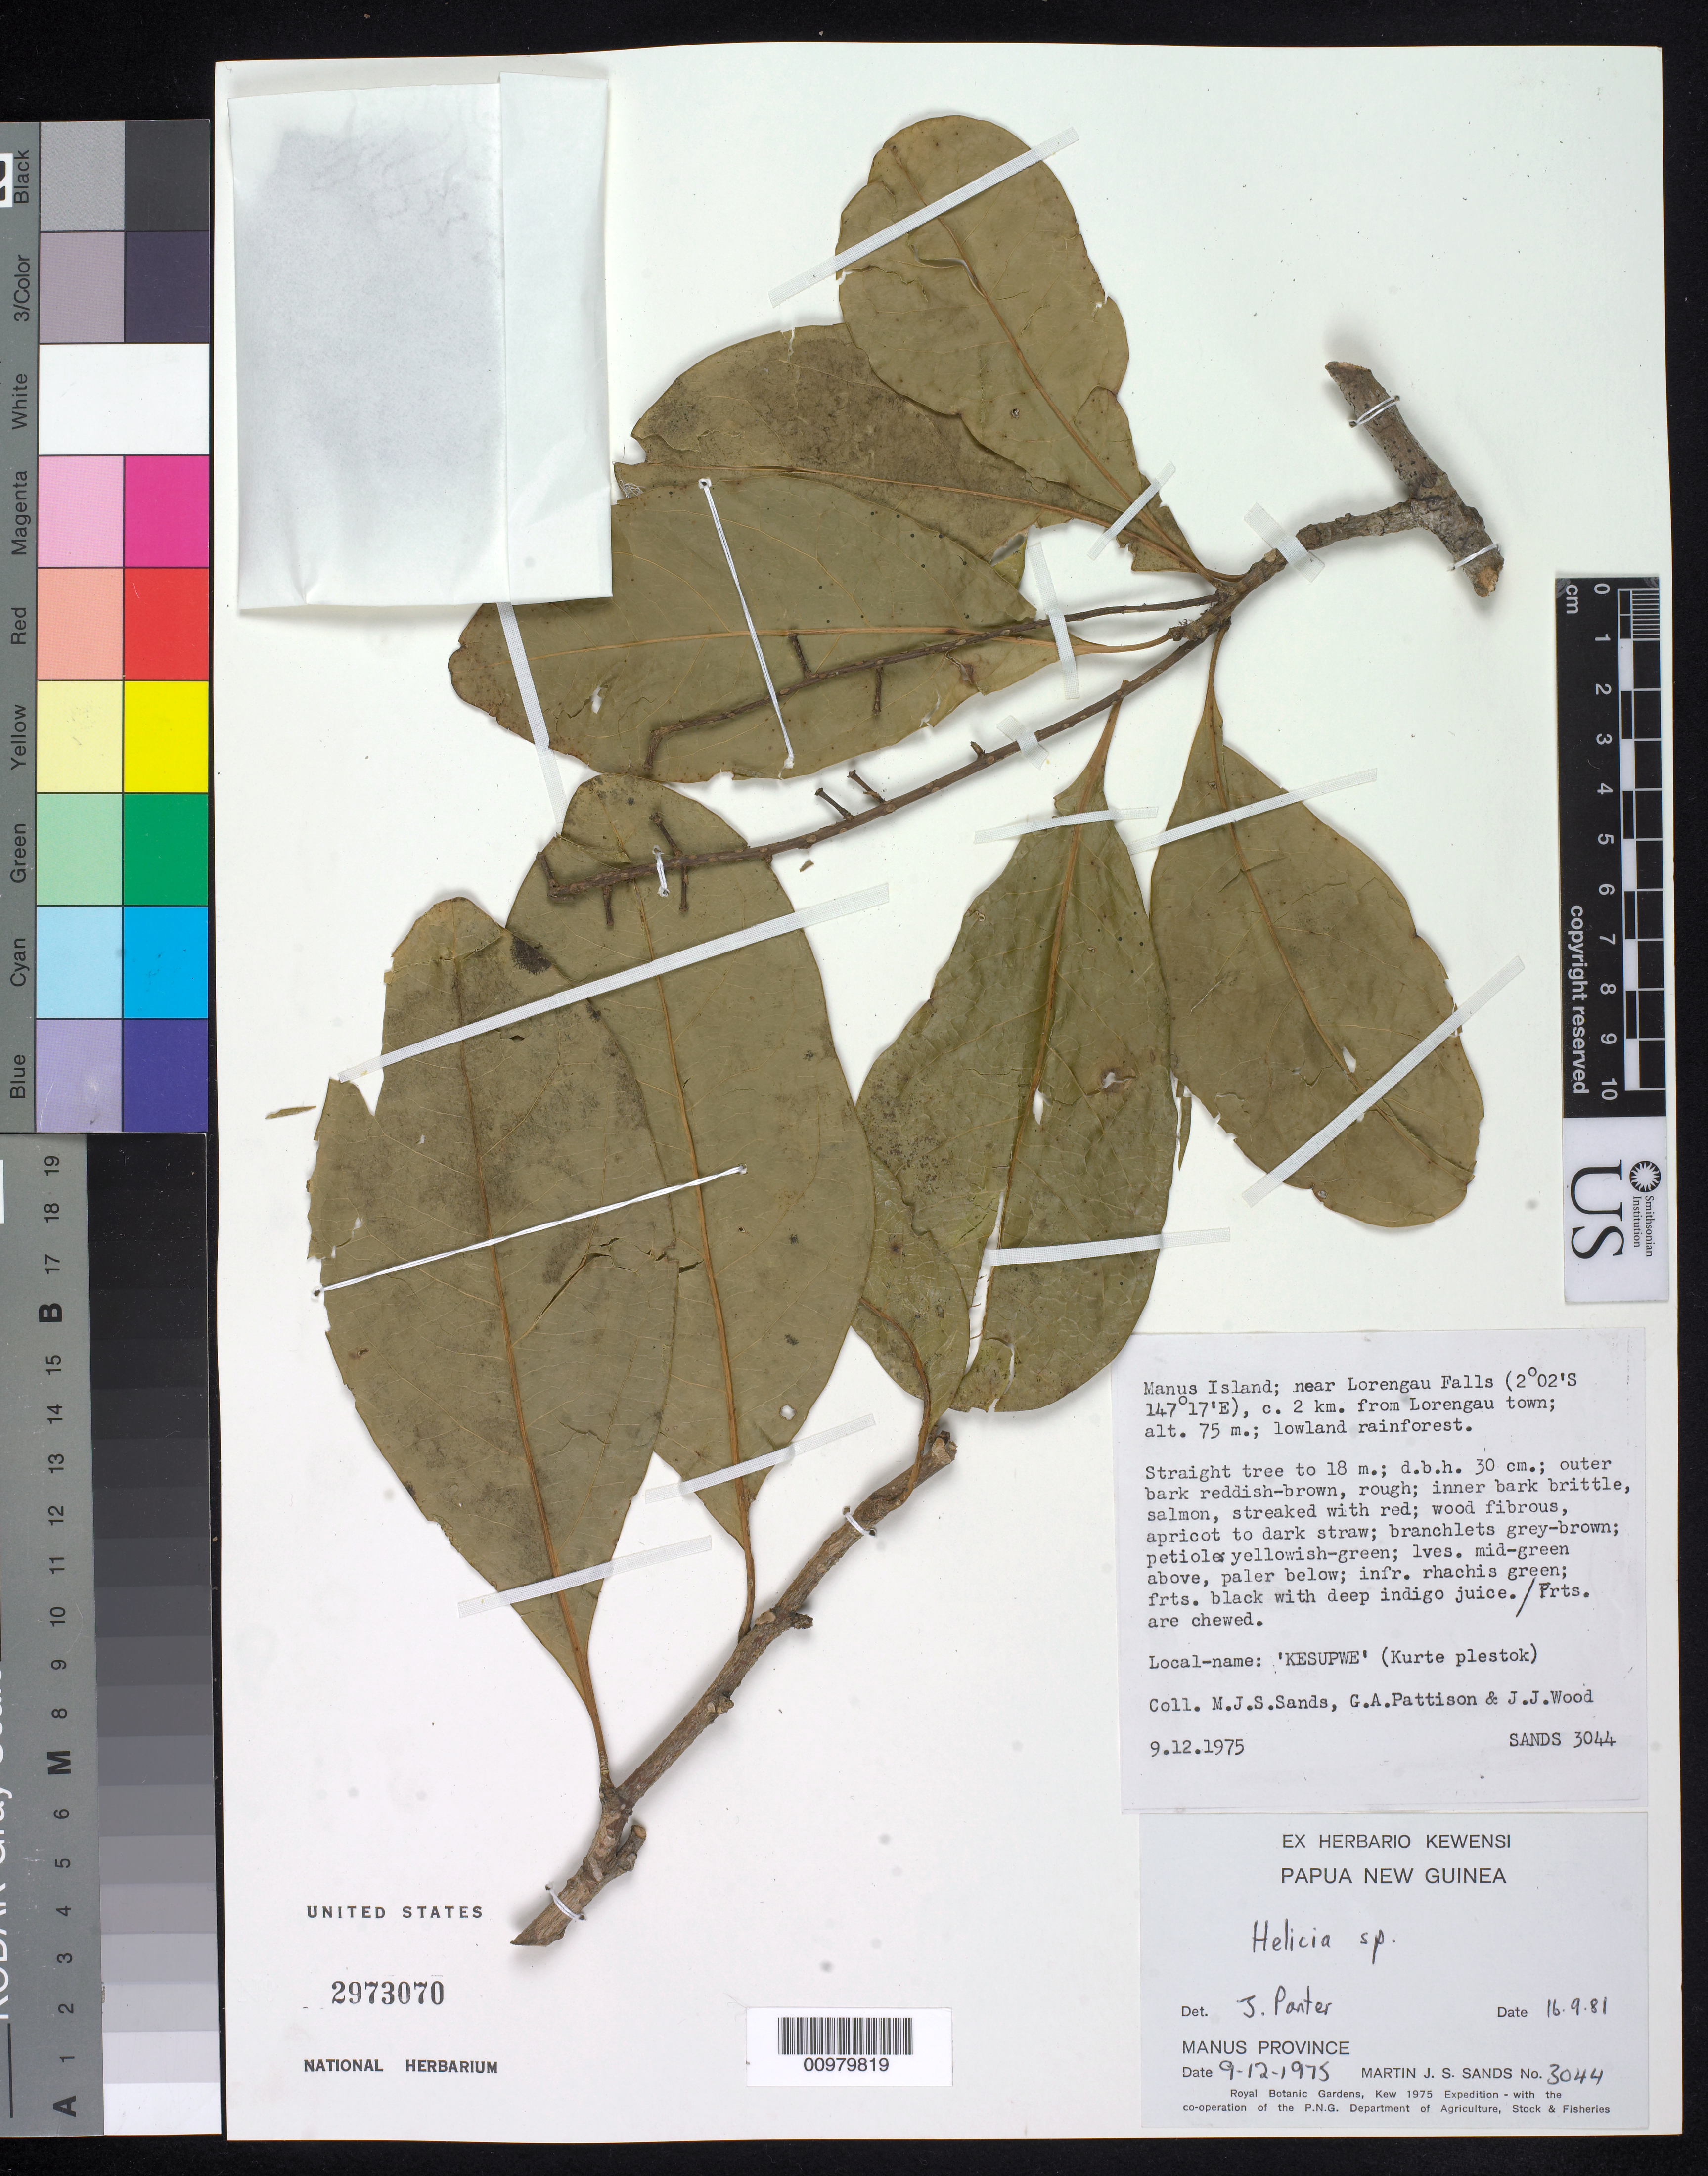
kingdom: Plantae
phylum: Tracheophyta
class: Magnoliopsida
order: Proteales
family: Proteaceae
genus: Helicia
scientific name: Helicia sp.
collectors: M. Sands, G. Pattison & J. Wood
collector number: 3044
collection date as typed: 12 Sep 1975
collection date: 1975-09-12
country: Papua New Guinea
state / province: Manus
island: New Guinea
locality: Near Lorengau Falls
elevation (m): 75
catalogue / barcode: US 2973070